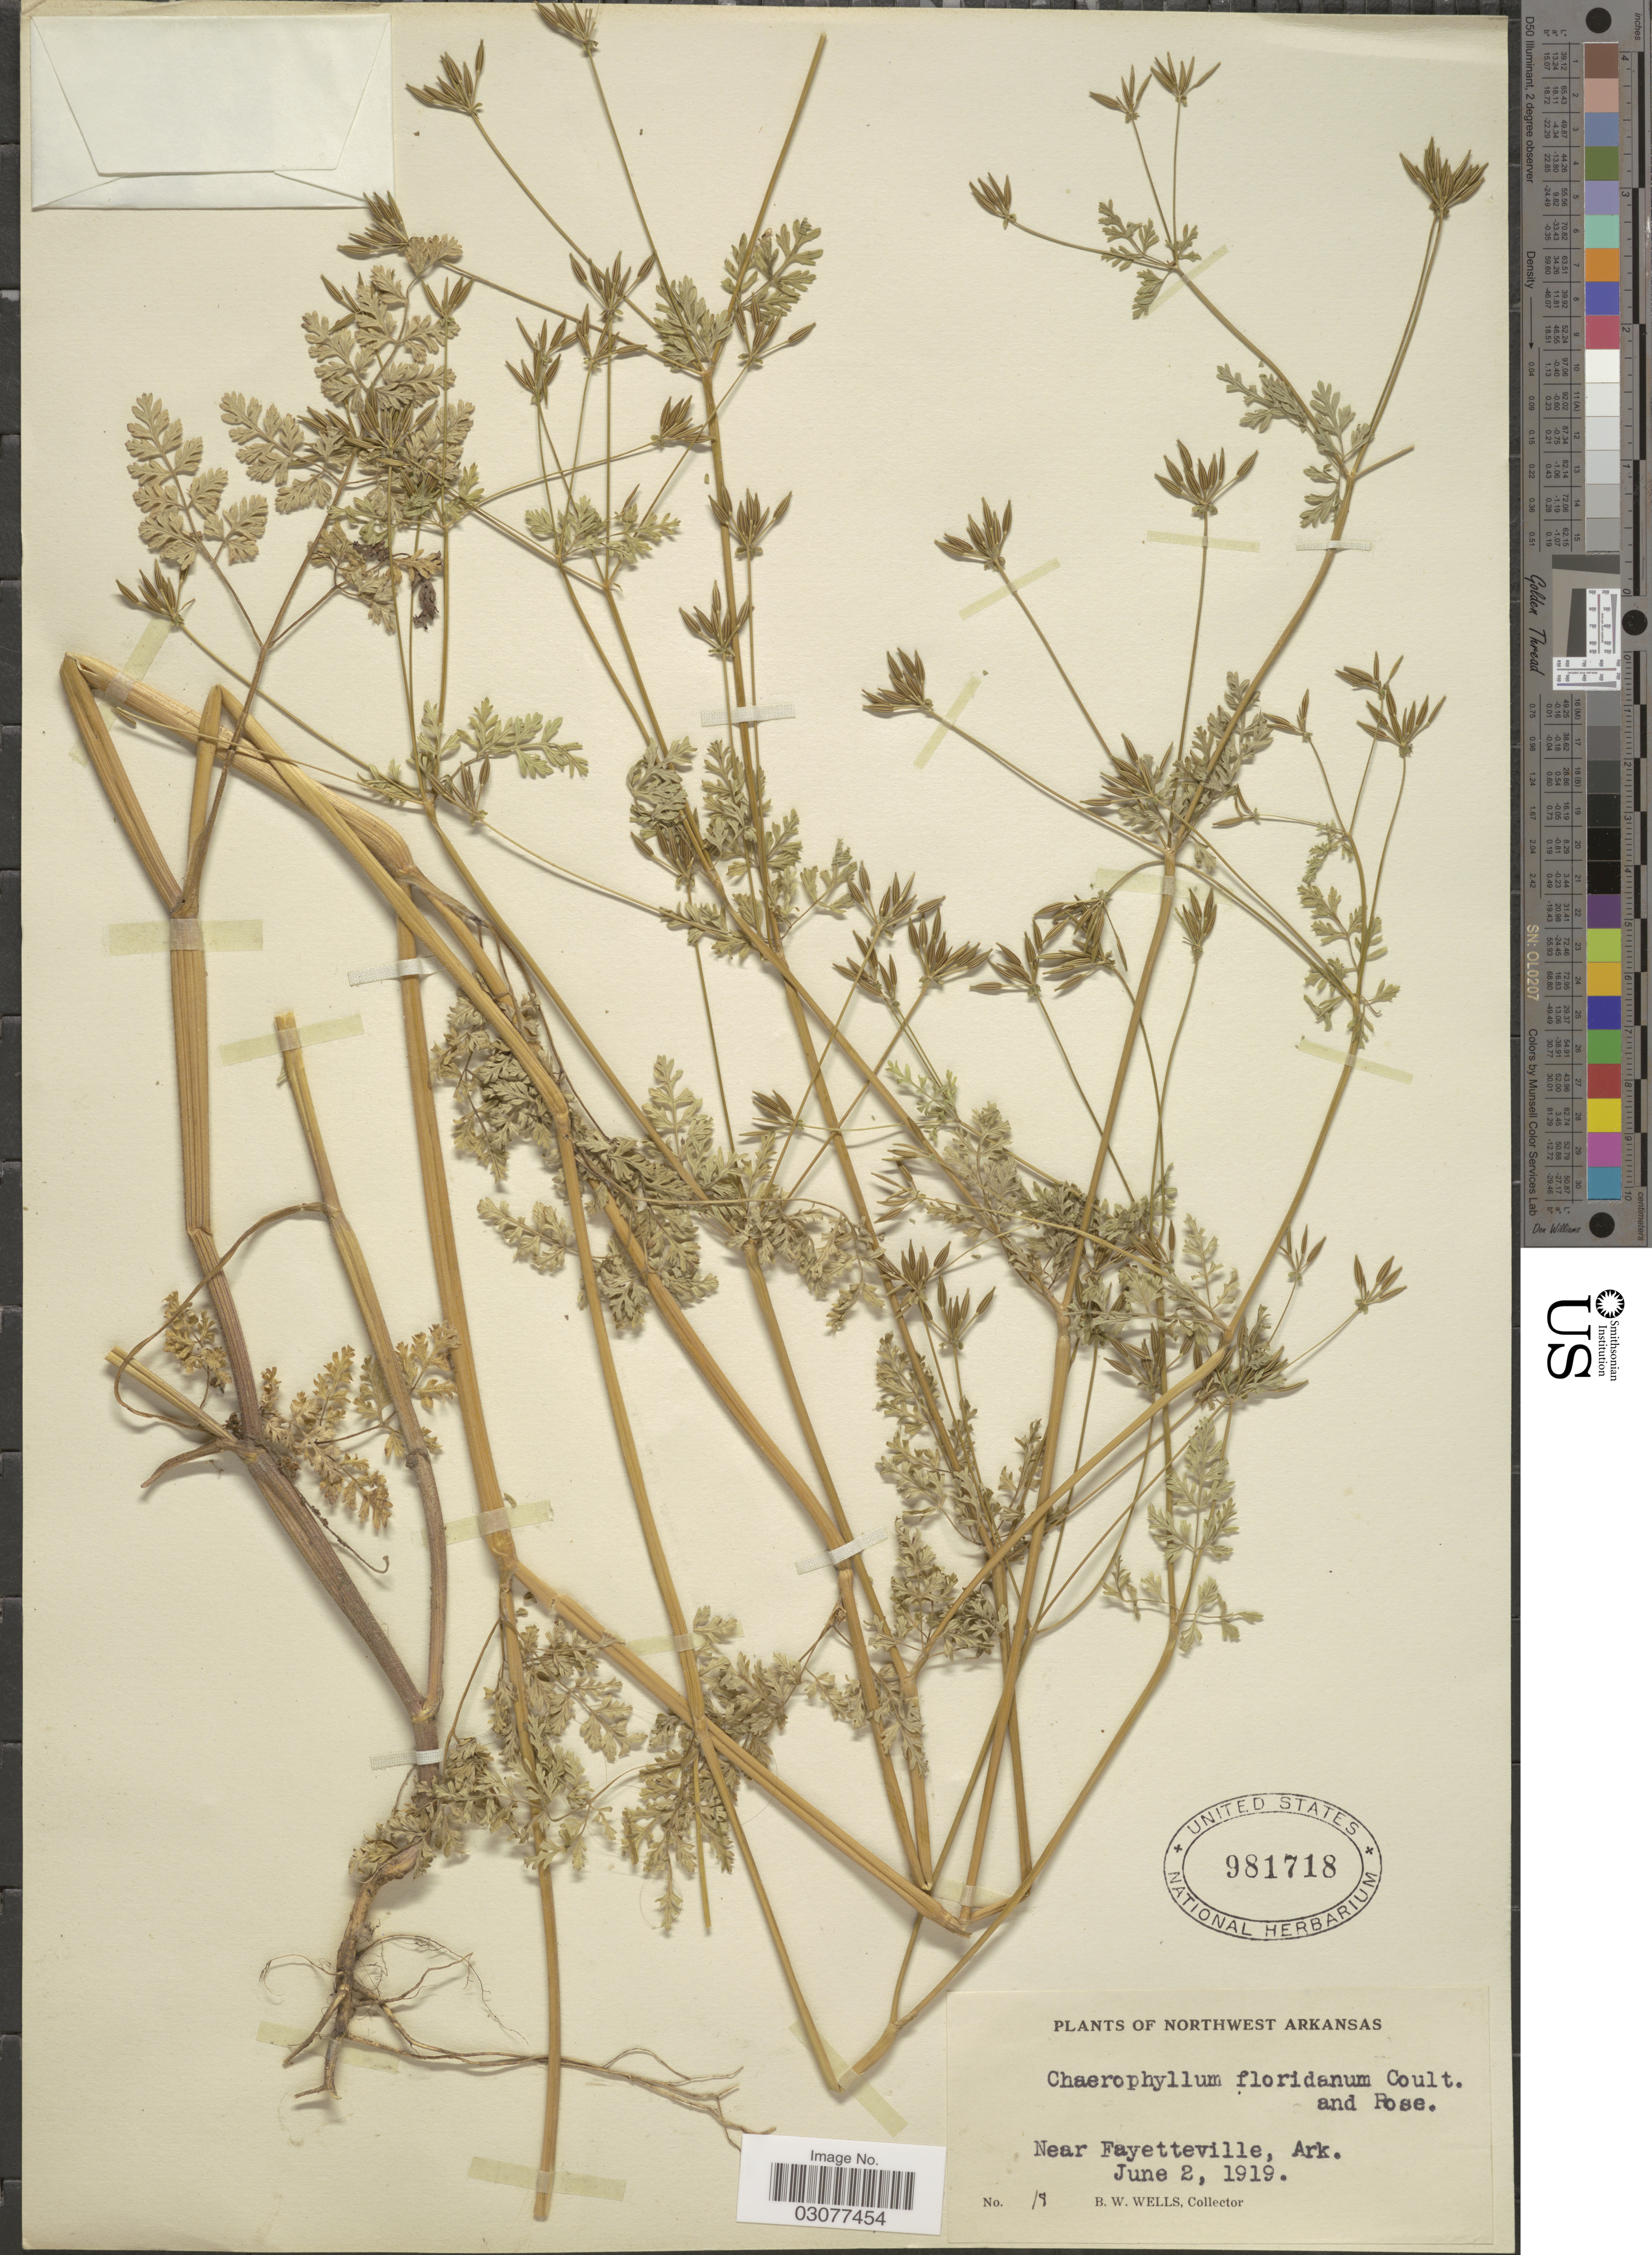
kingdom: Plantae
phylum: Tracheophyta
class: Magnoliopsida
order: Apiales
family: Apiaceae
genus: Chaerophyllum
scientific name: Chaerophyllum tainturieri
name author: Hook.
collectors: B. Wells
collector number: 19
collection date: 1919-06-02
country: United States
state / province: Arkansas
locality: Near Fayetteville.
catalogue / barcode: US 981718